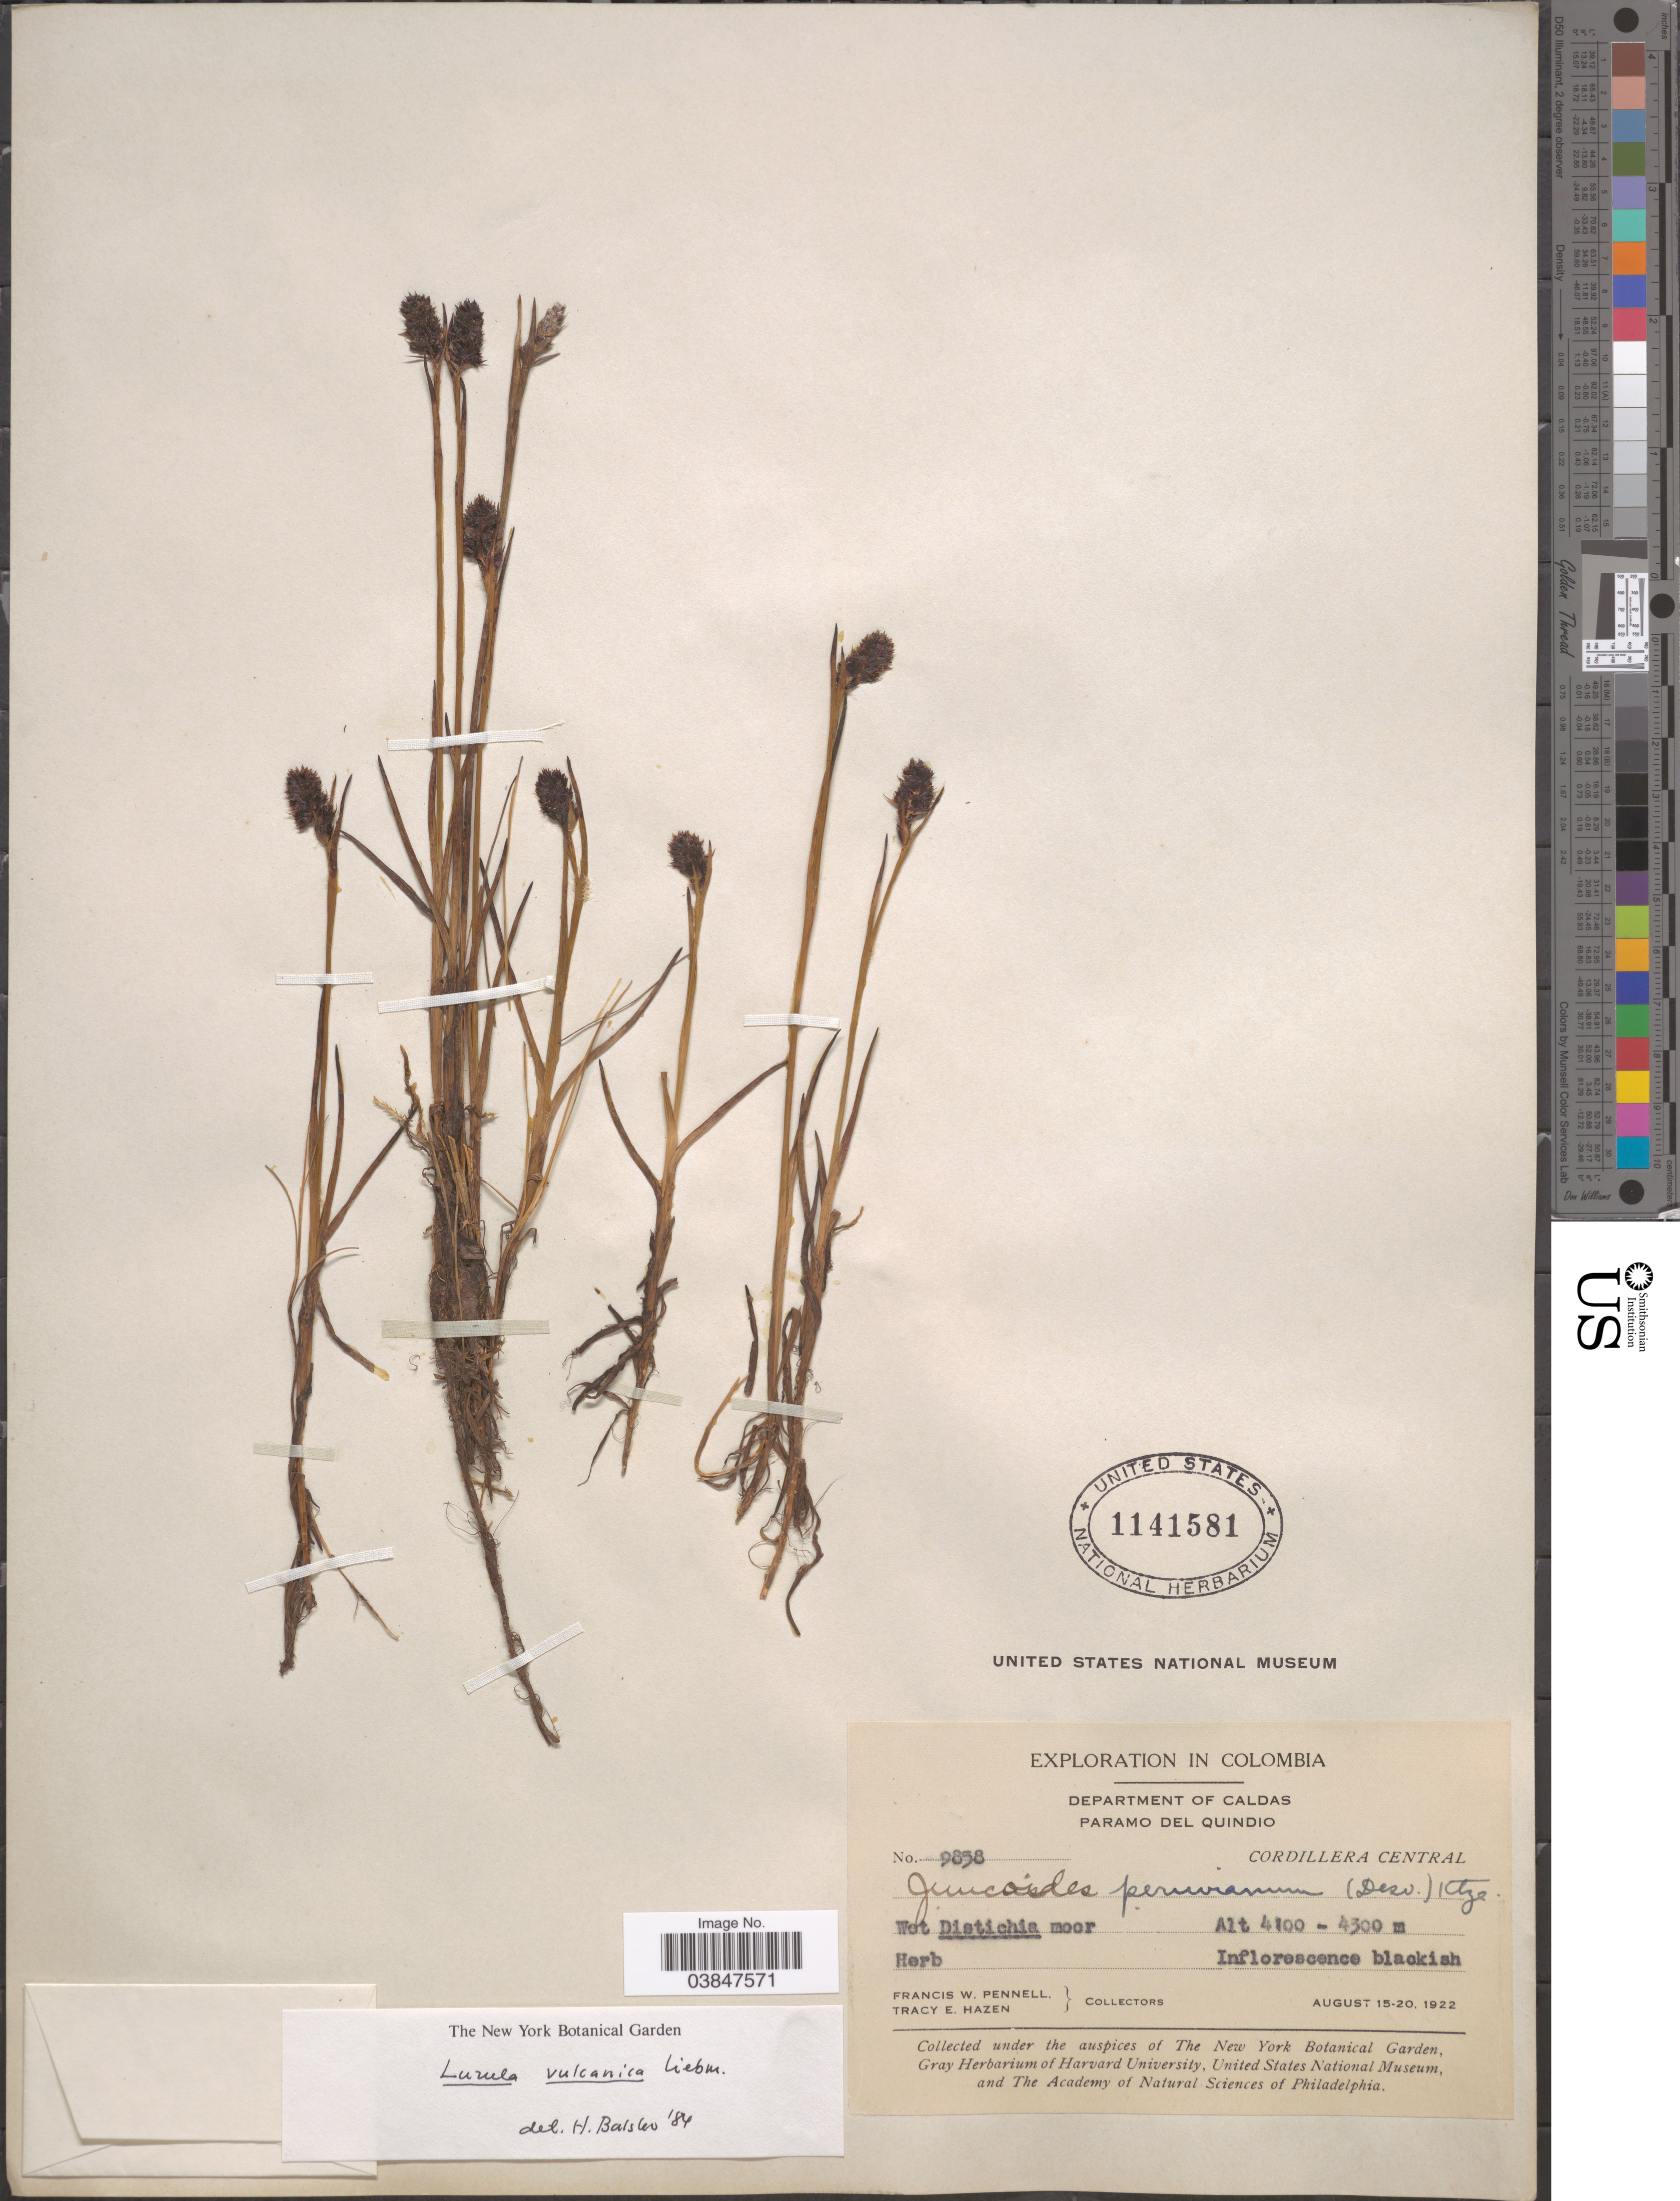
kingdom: Plantae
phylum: Tracheophyta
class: Liliopsida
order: Poales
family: Juncaceae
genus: Luzula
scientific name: Luzula vulcanica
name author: Liebm.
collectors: F. W. Pennell & T. E. Hazen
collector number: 9858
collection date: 1922-08-15/1922-08-20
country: Colombia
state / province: Caldas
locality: Department of Caldas. Paramo del Quindio. Cordillera Central.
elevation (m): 4100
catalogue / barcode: US 1141581